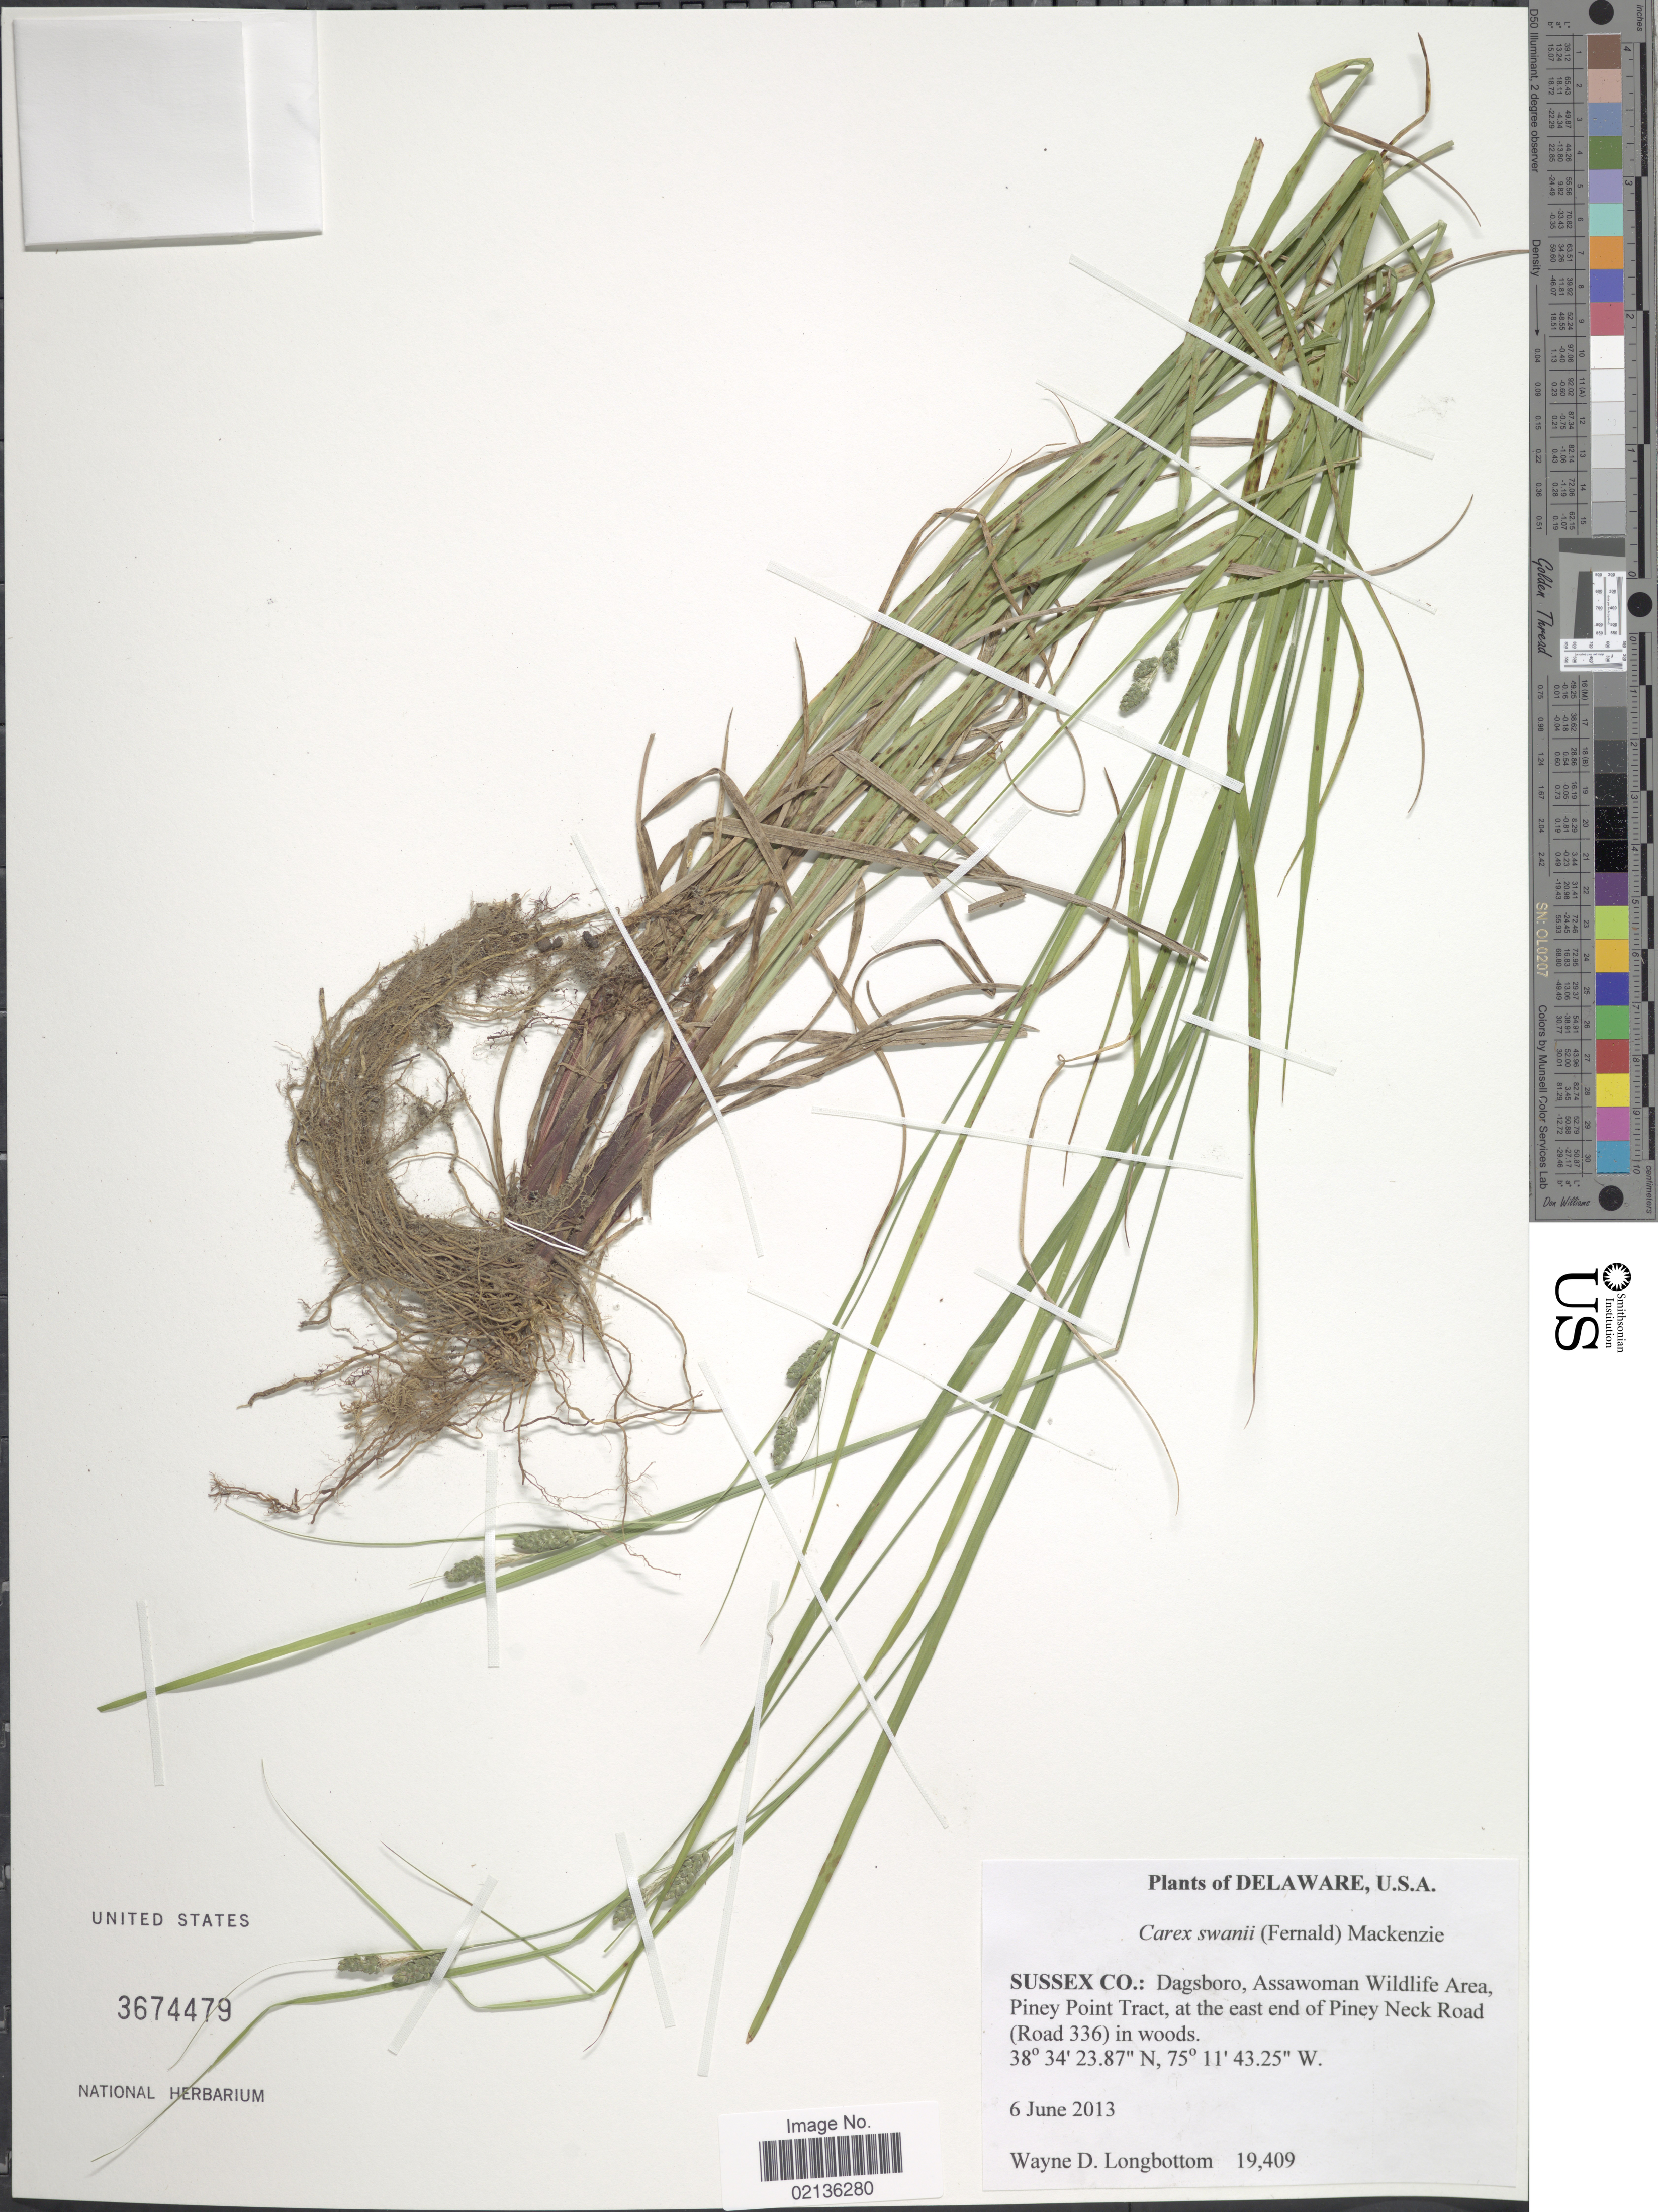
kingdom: Plantae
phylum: Tracheophyta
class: Liliopsida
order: Poales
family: Cyperaceae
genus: Carex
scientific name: Carex swanii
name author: (Fernald) Mack.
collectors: W. D. Longbottom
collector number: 19409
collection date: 2013-06-06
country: United States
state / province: Delaware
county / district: Sussex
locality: Sussex Co.: Dagsboro, Assawoman Wildlife Area, Piney Point Tract, at the east end of Piney Neck Road (Road 336) in woods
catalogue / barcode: US 3674479